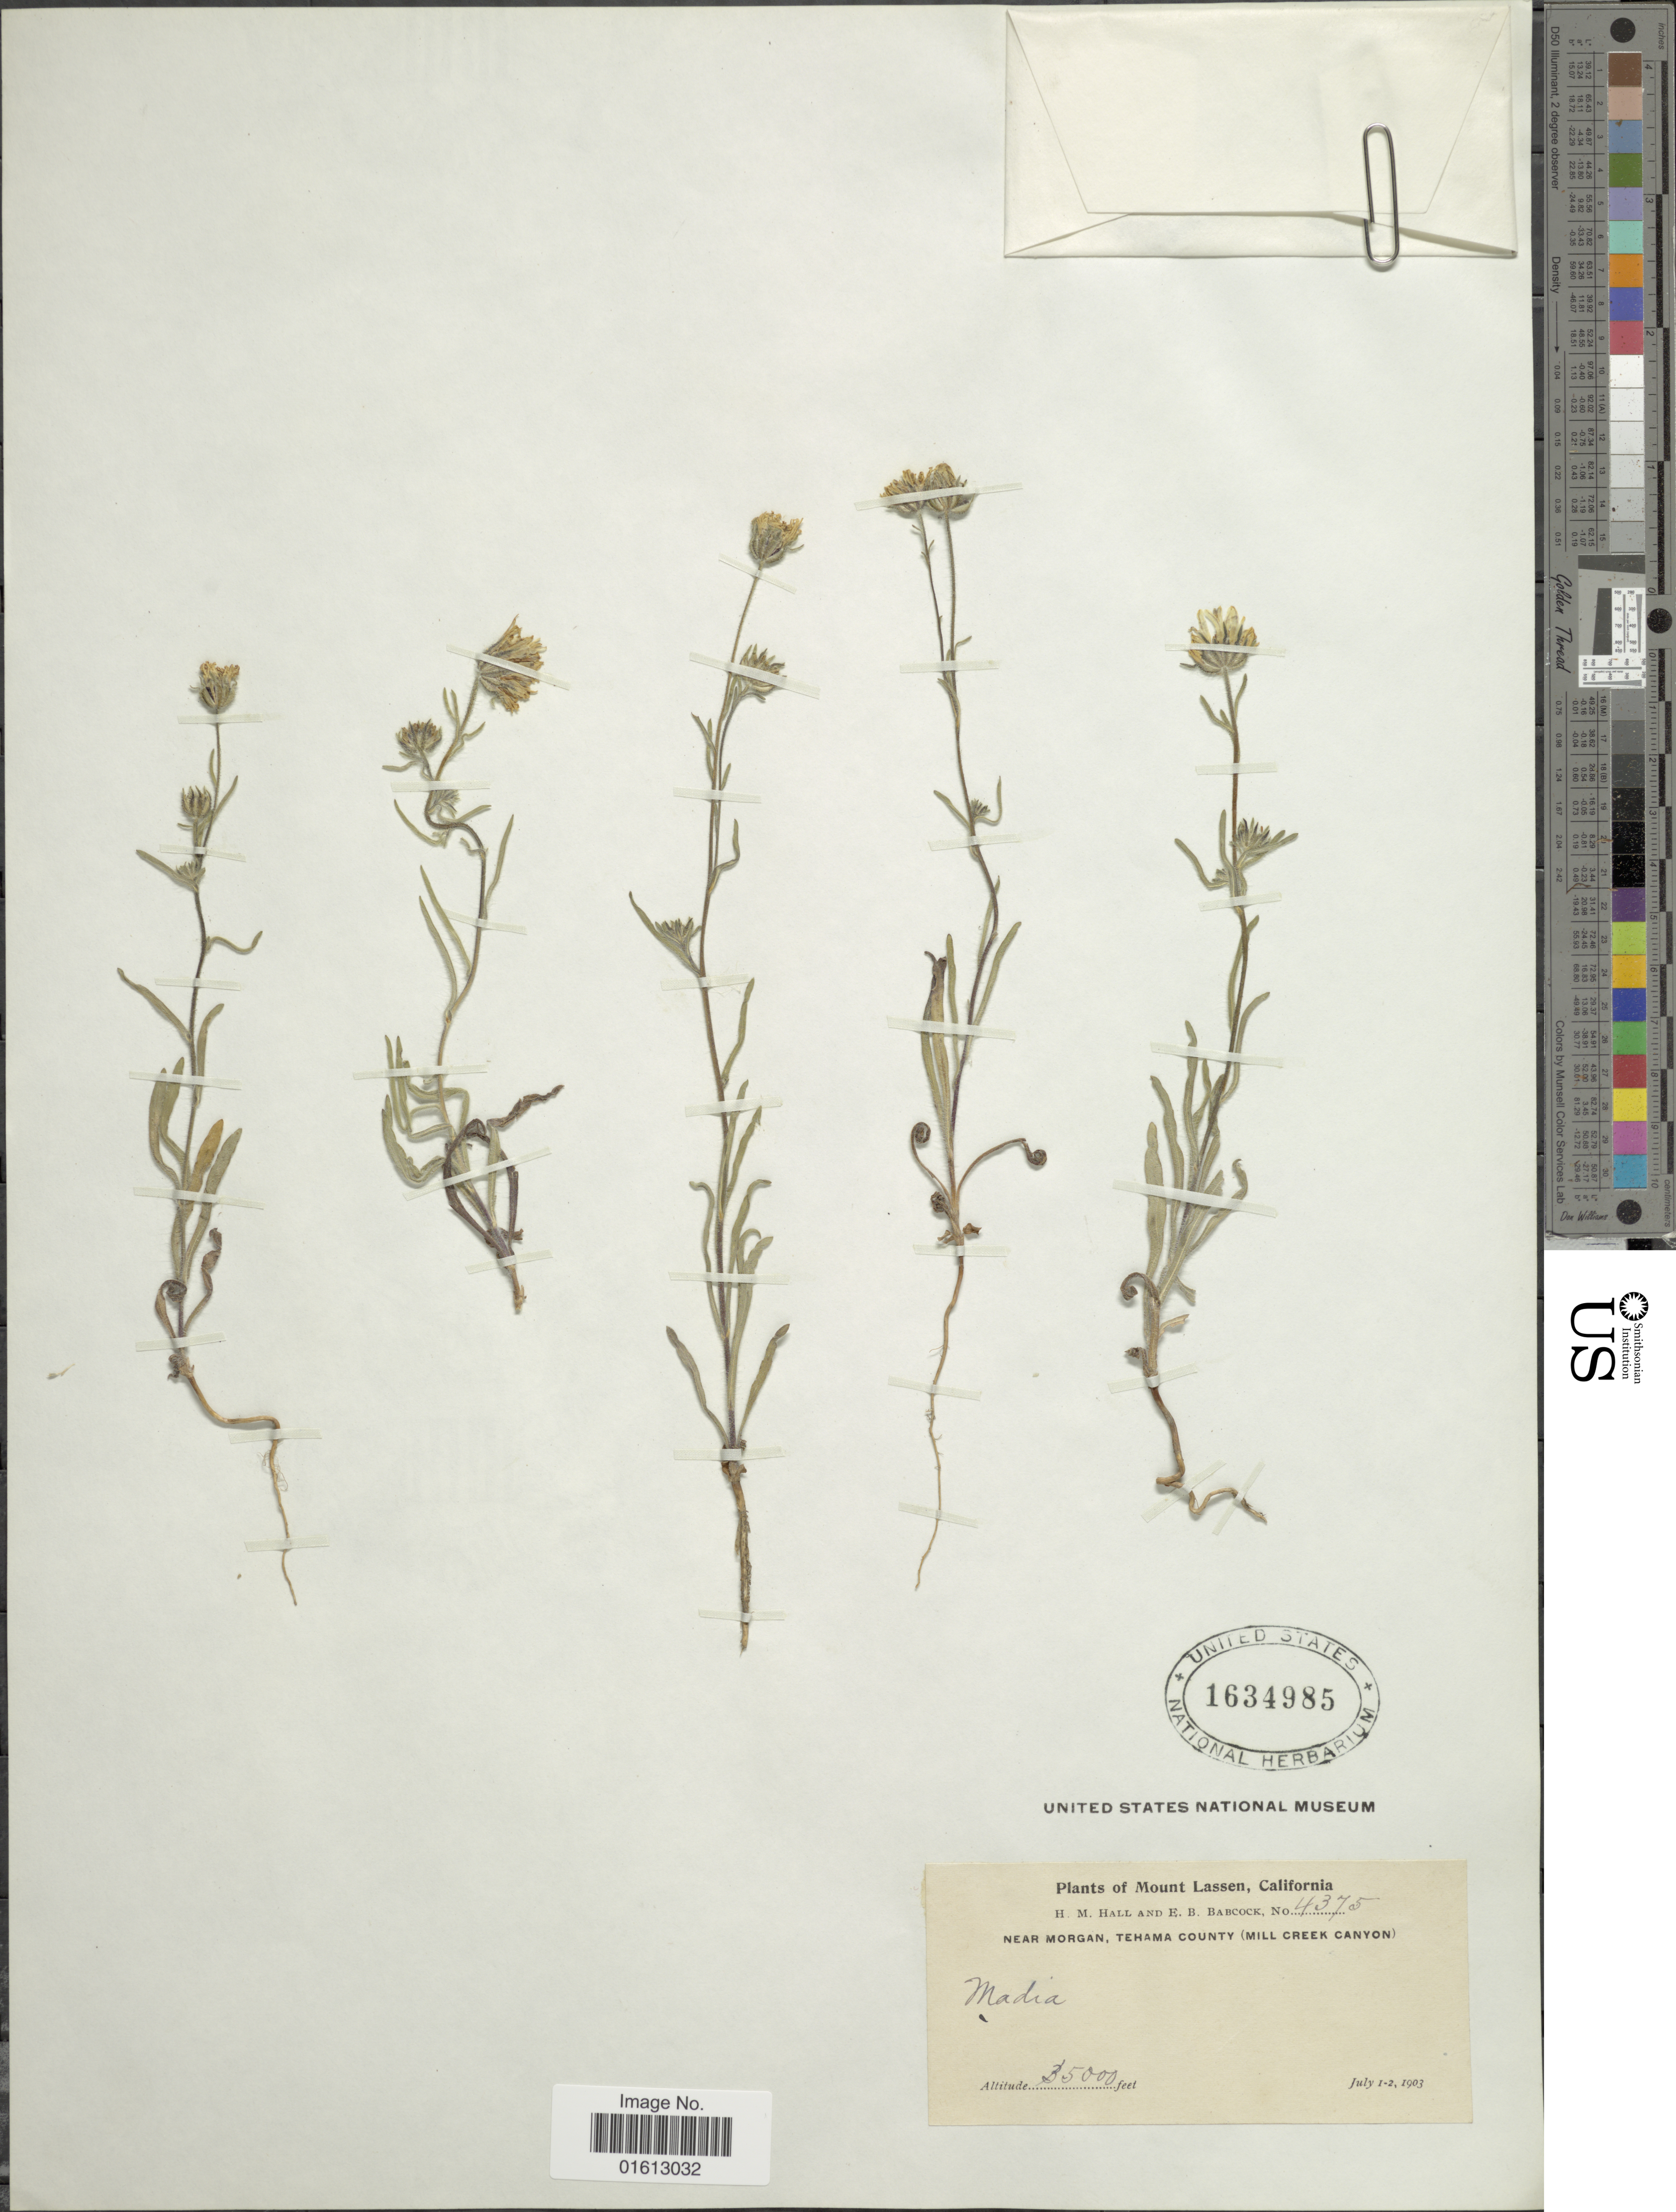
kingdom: Plantae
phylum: Tracheophyta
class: Magnoliopsida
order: Asterales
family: Asteraceae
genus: Madia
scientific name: Madia sp.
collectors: H. Hall & E. B. Babcock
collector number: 4375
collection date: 1903-07-01/1903-07-02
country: United States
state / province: California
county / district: Tehama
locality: California, Mount Lassen, near Morgan, Tehama County (Mill Creek Canyon).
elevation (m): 1067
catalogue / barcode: US 1634985